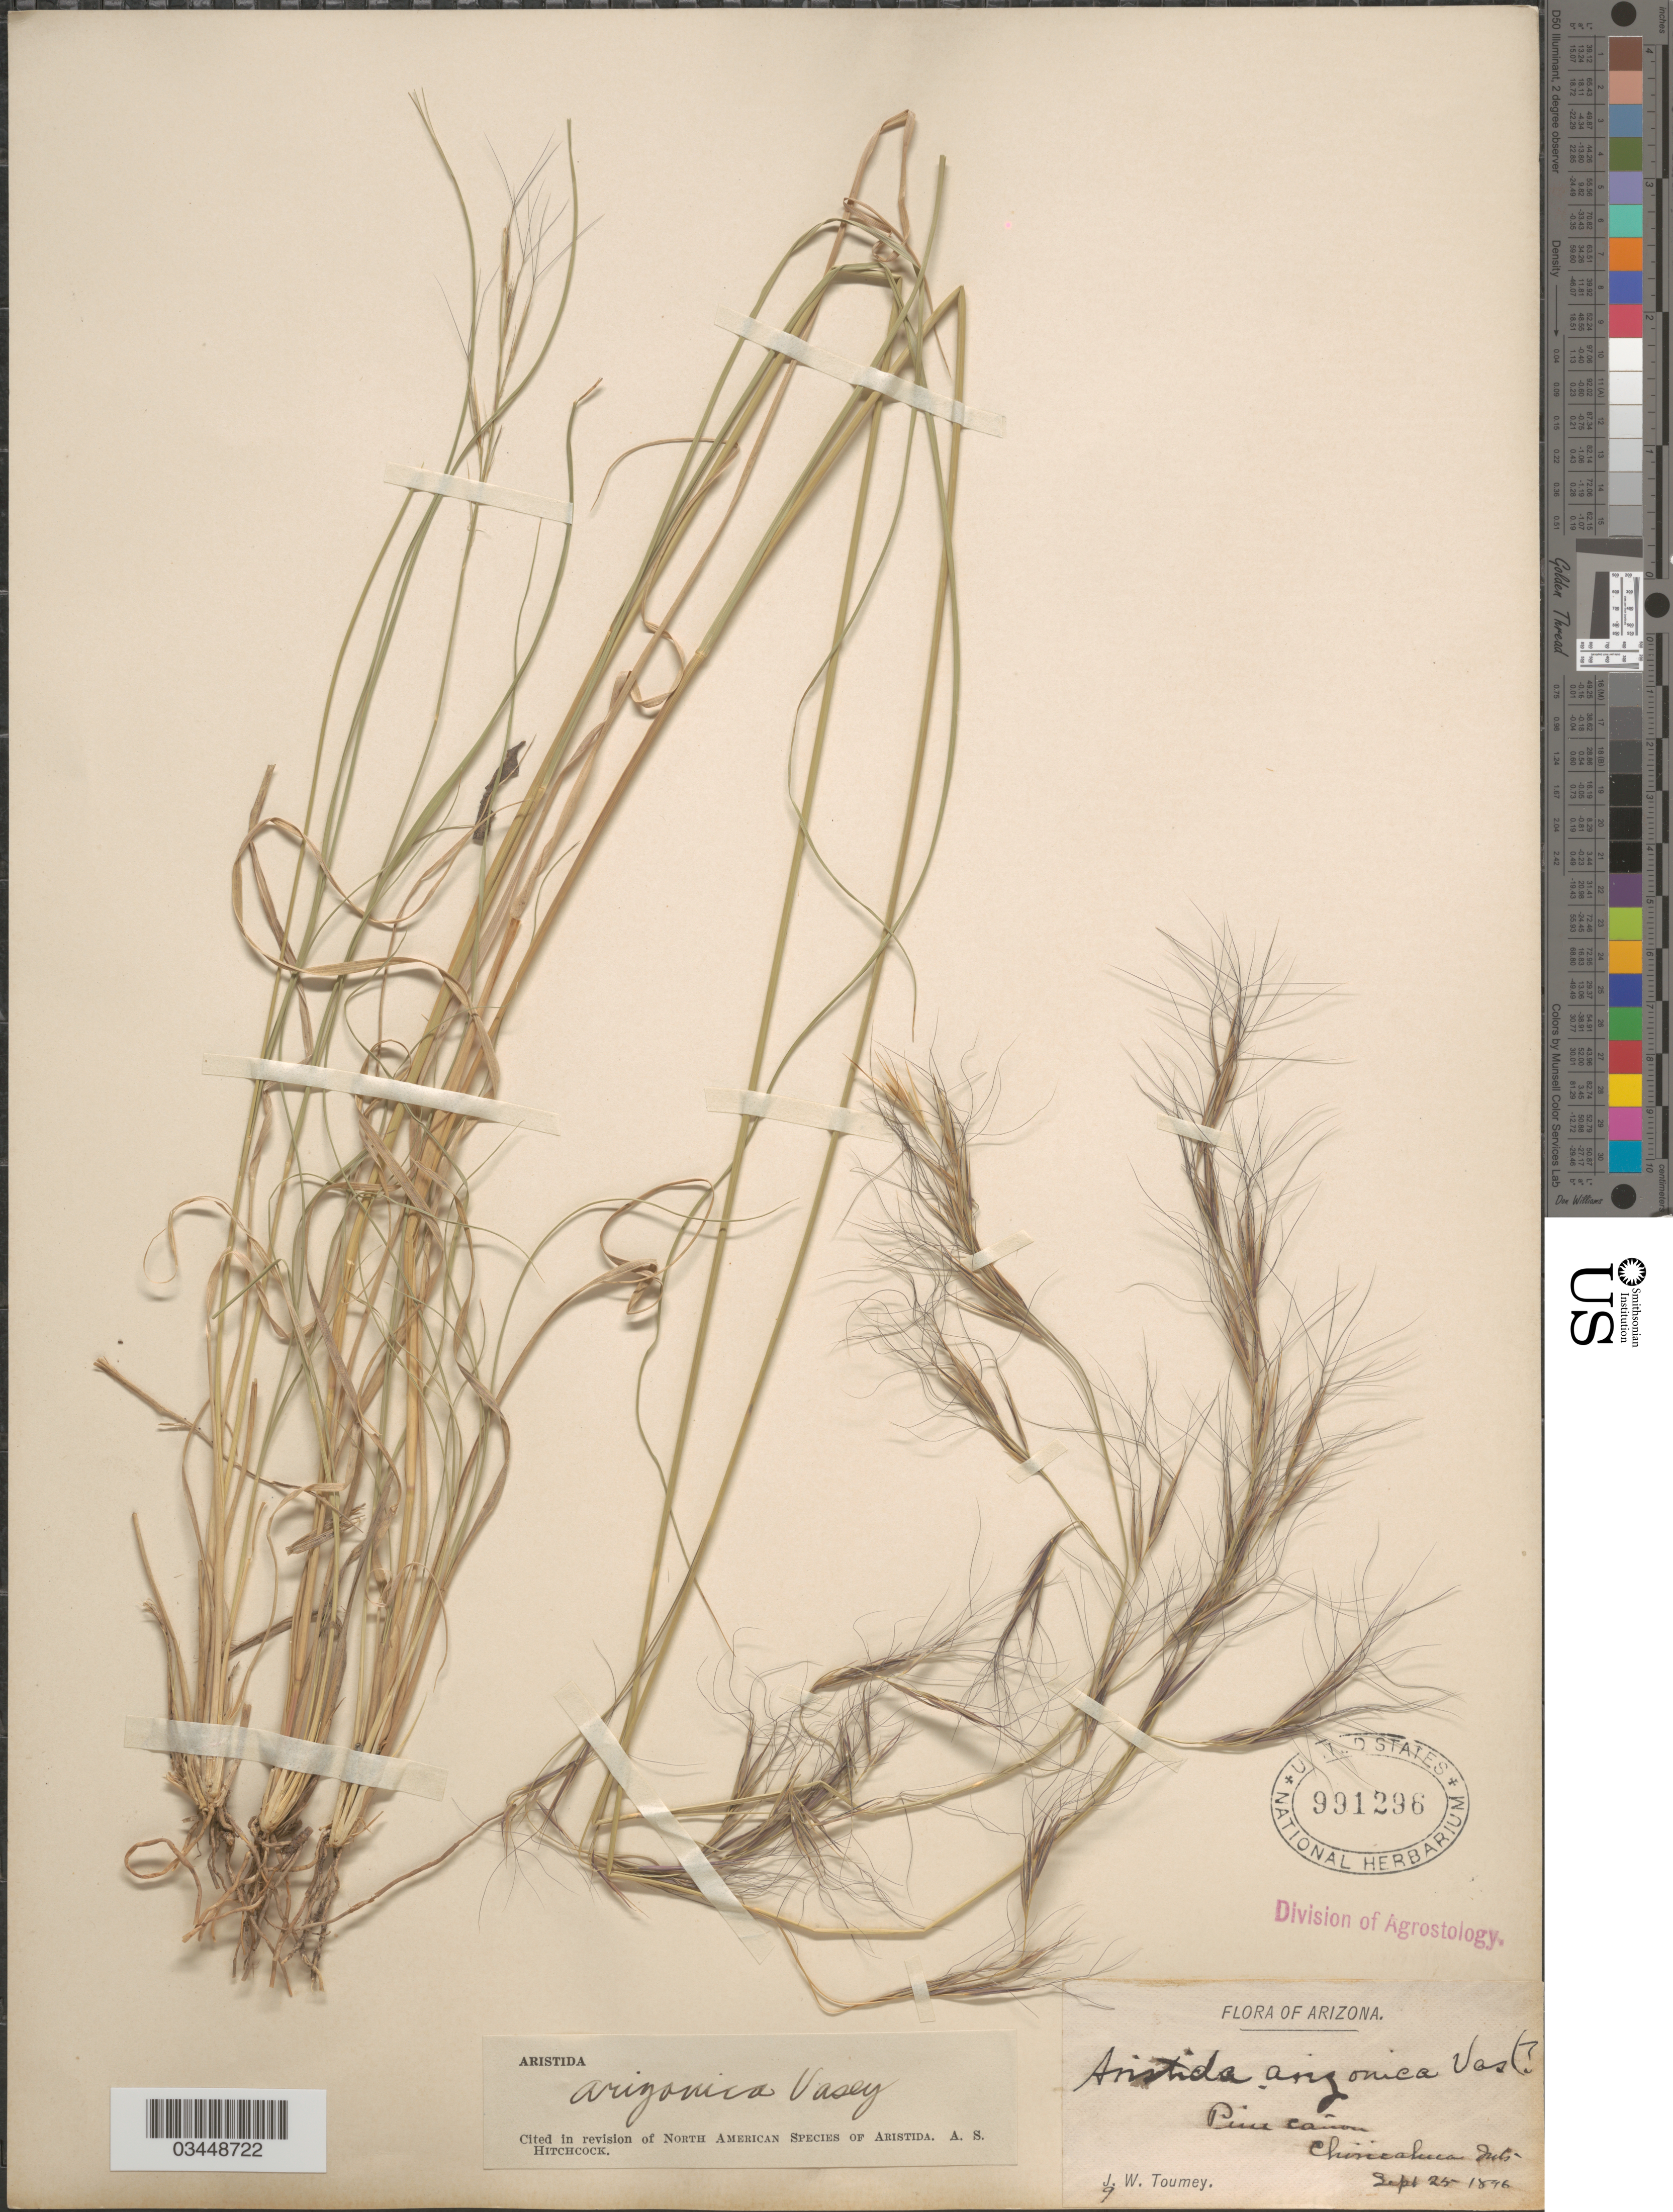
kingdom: Plantae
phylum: Tracheophyta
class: Liliopsida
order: Poales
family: Poaceae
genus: Aristida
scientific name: Aristida arizonica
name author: Vasey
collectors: J. W. Toumey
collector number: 9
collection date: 1896-09-25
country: United States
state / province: Arizona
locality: Pine cañon. Chiricahua Mts.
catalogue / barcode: US 991296